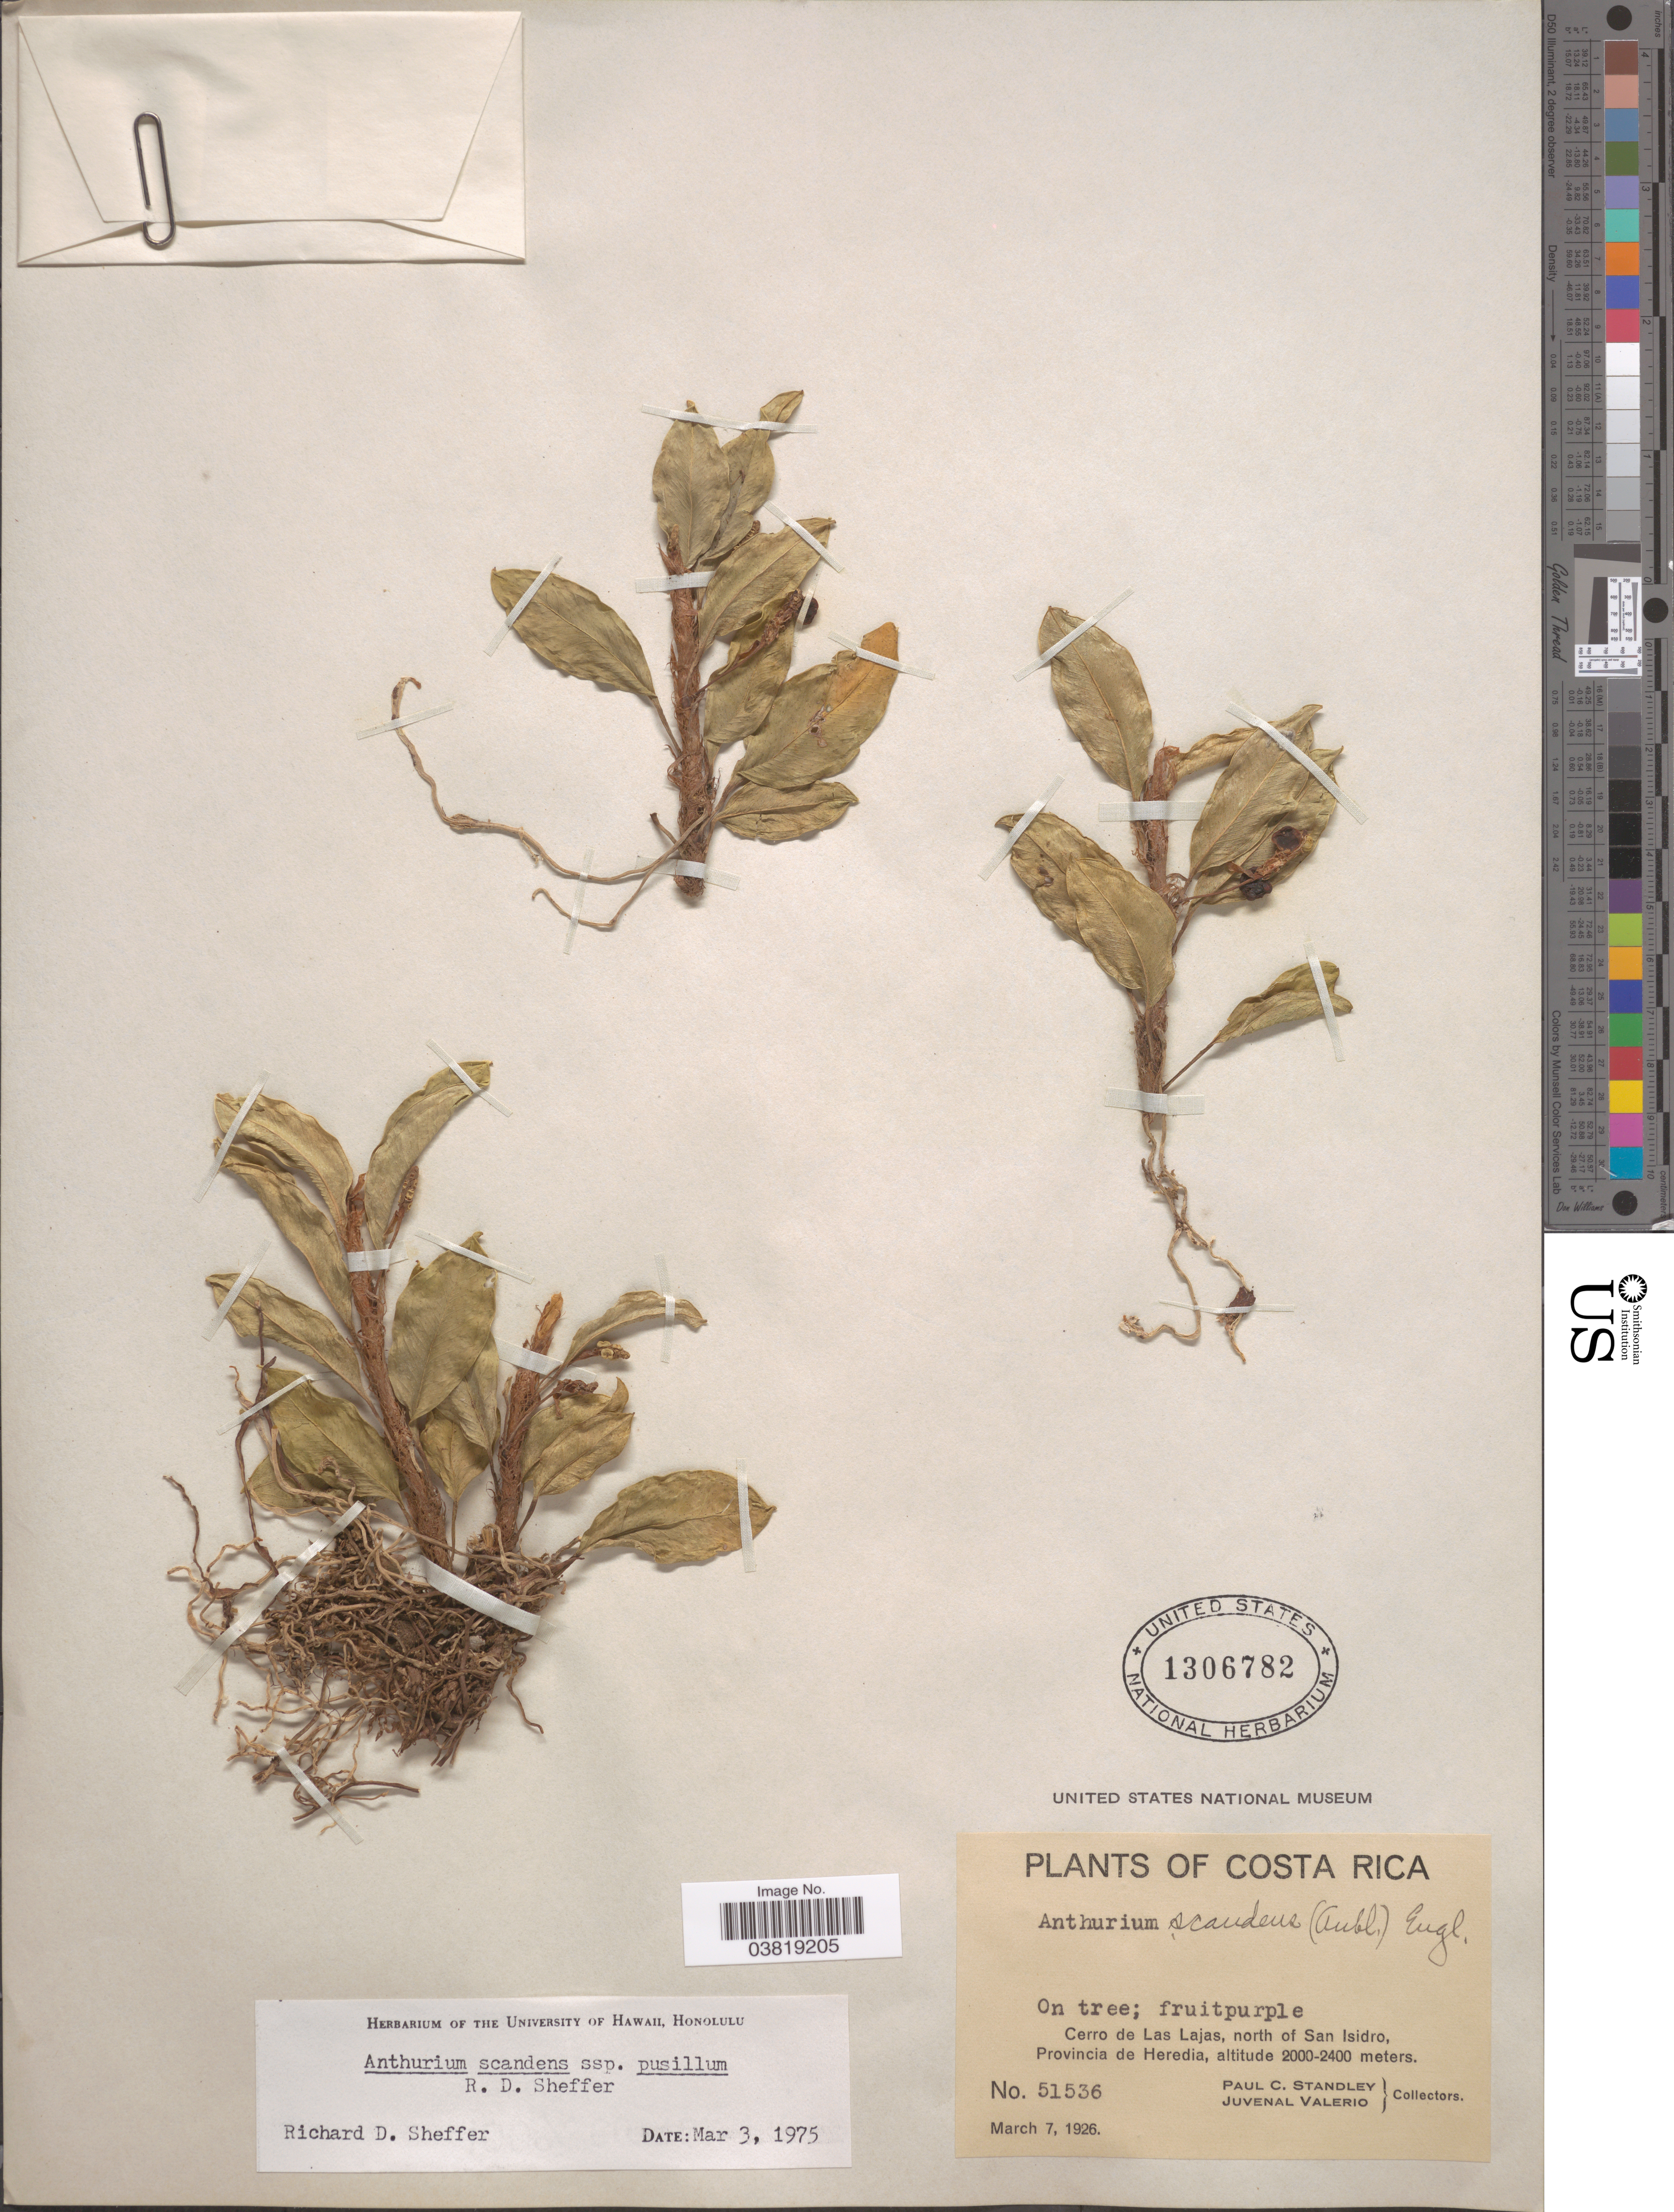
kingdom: Plantae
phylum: Tracheophyta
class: Liliopsida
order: Alismatales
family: Araceae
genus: Anthurium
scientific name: Anthurium scandens subsp. pusillum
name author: Sheffer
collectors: P. C. Standley & J. Valerio R.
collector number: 51536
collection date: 1926-03-07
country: Costa Rica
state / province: Heredia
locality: Cerro de Las Lajas, north of San Isidro.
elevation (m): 2000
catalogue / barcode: US 1306782